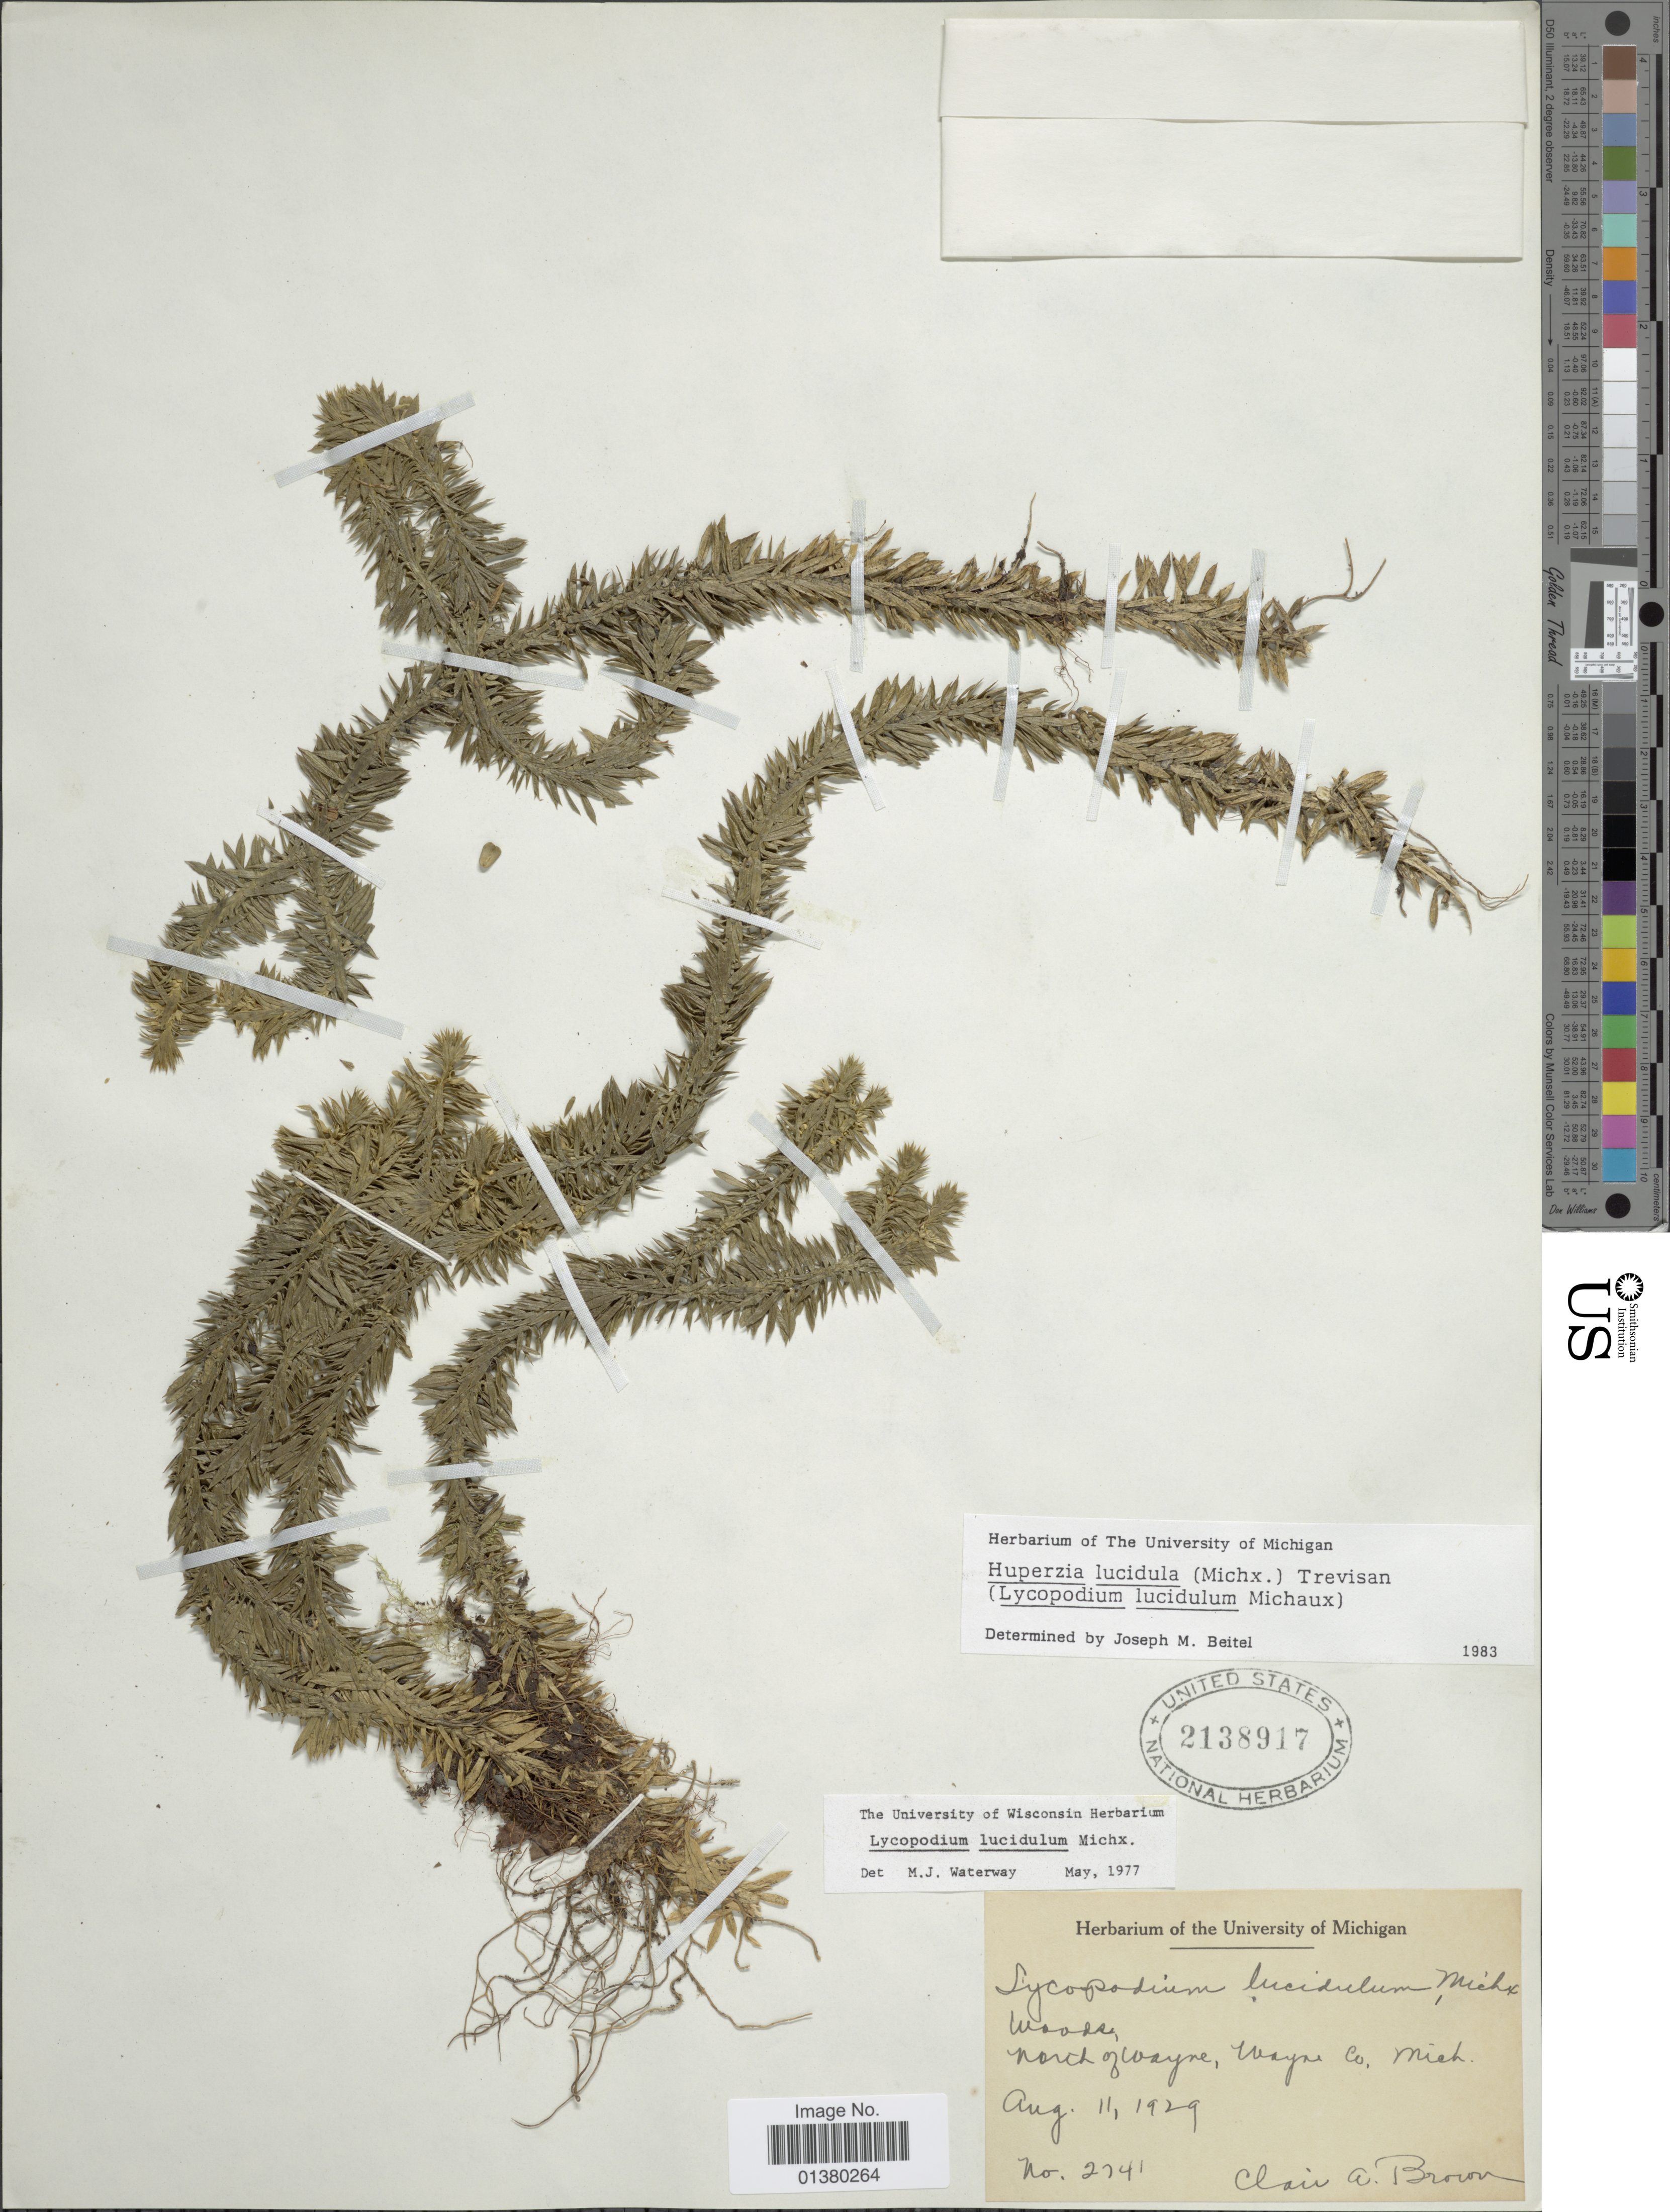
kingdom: Plantae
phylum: Tracheophyta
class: Lycopodiopsida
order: Lycopodiales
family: Lycopodiaceae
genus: Huperzia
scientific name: Huperzia lucidula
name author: (Michx.) Trevis.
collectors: C. A. Brown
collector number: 2741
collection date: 1929-08-11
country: United States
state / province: Michigan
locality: Woods, north of Wayne, Wayne Co.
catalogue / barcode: US 2138917